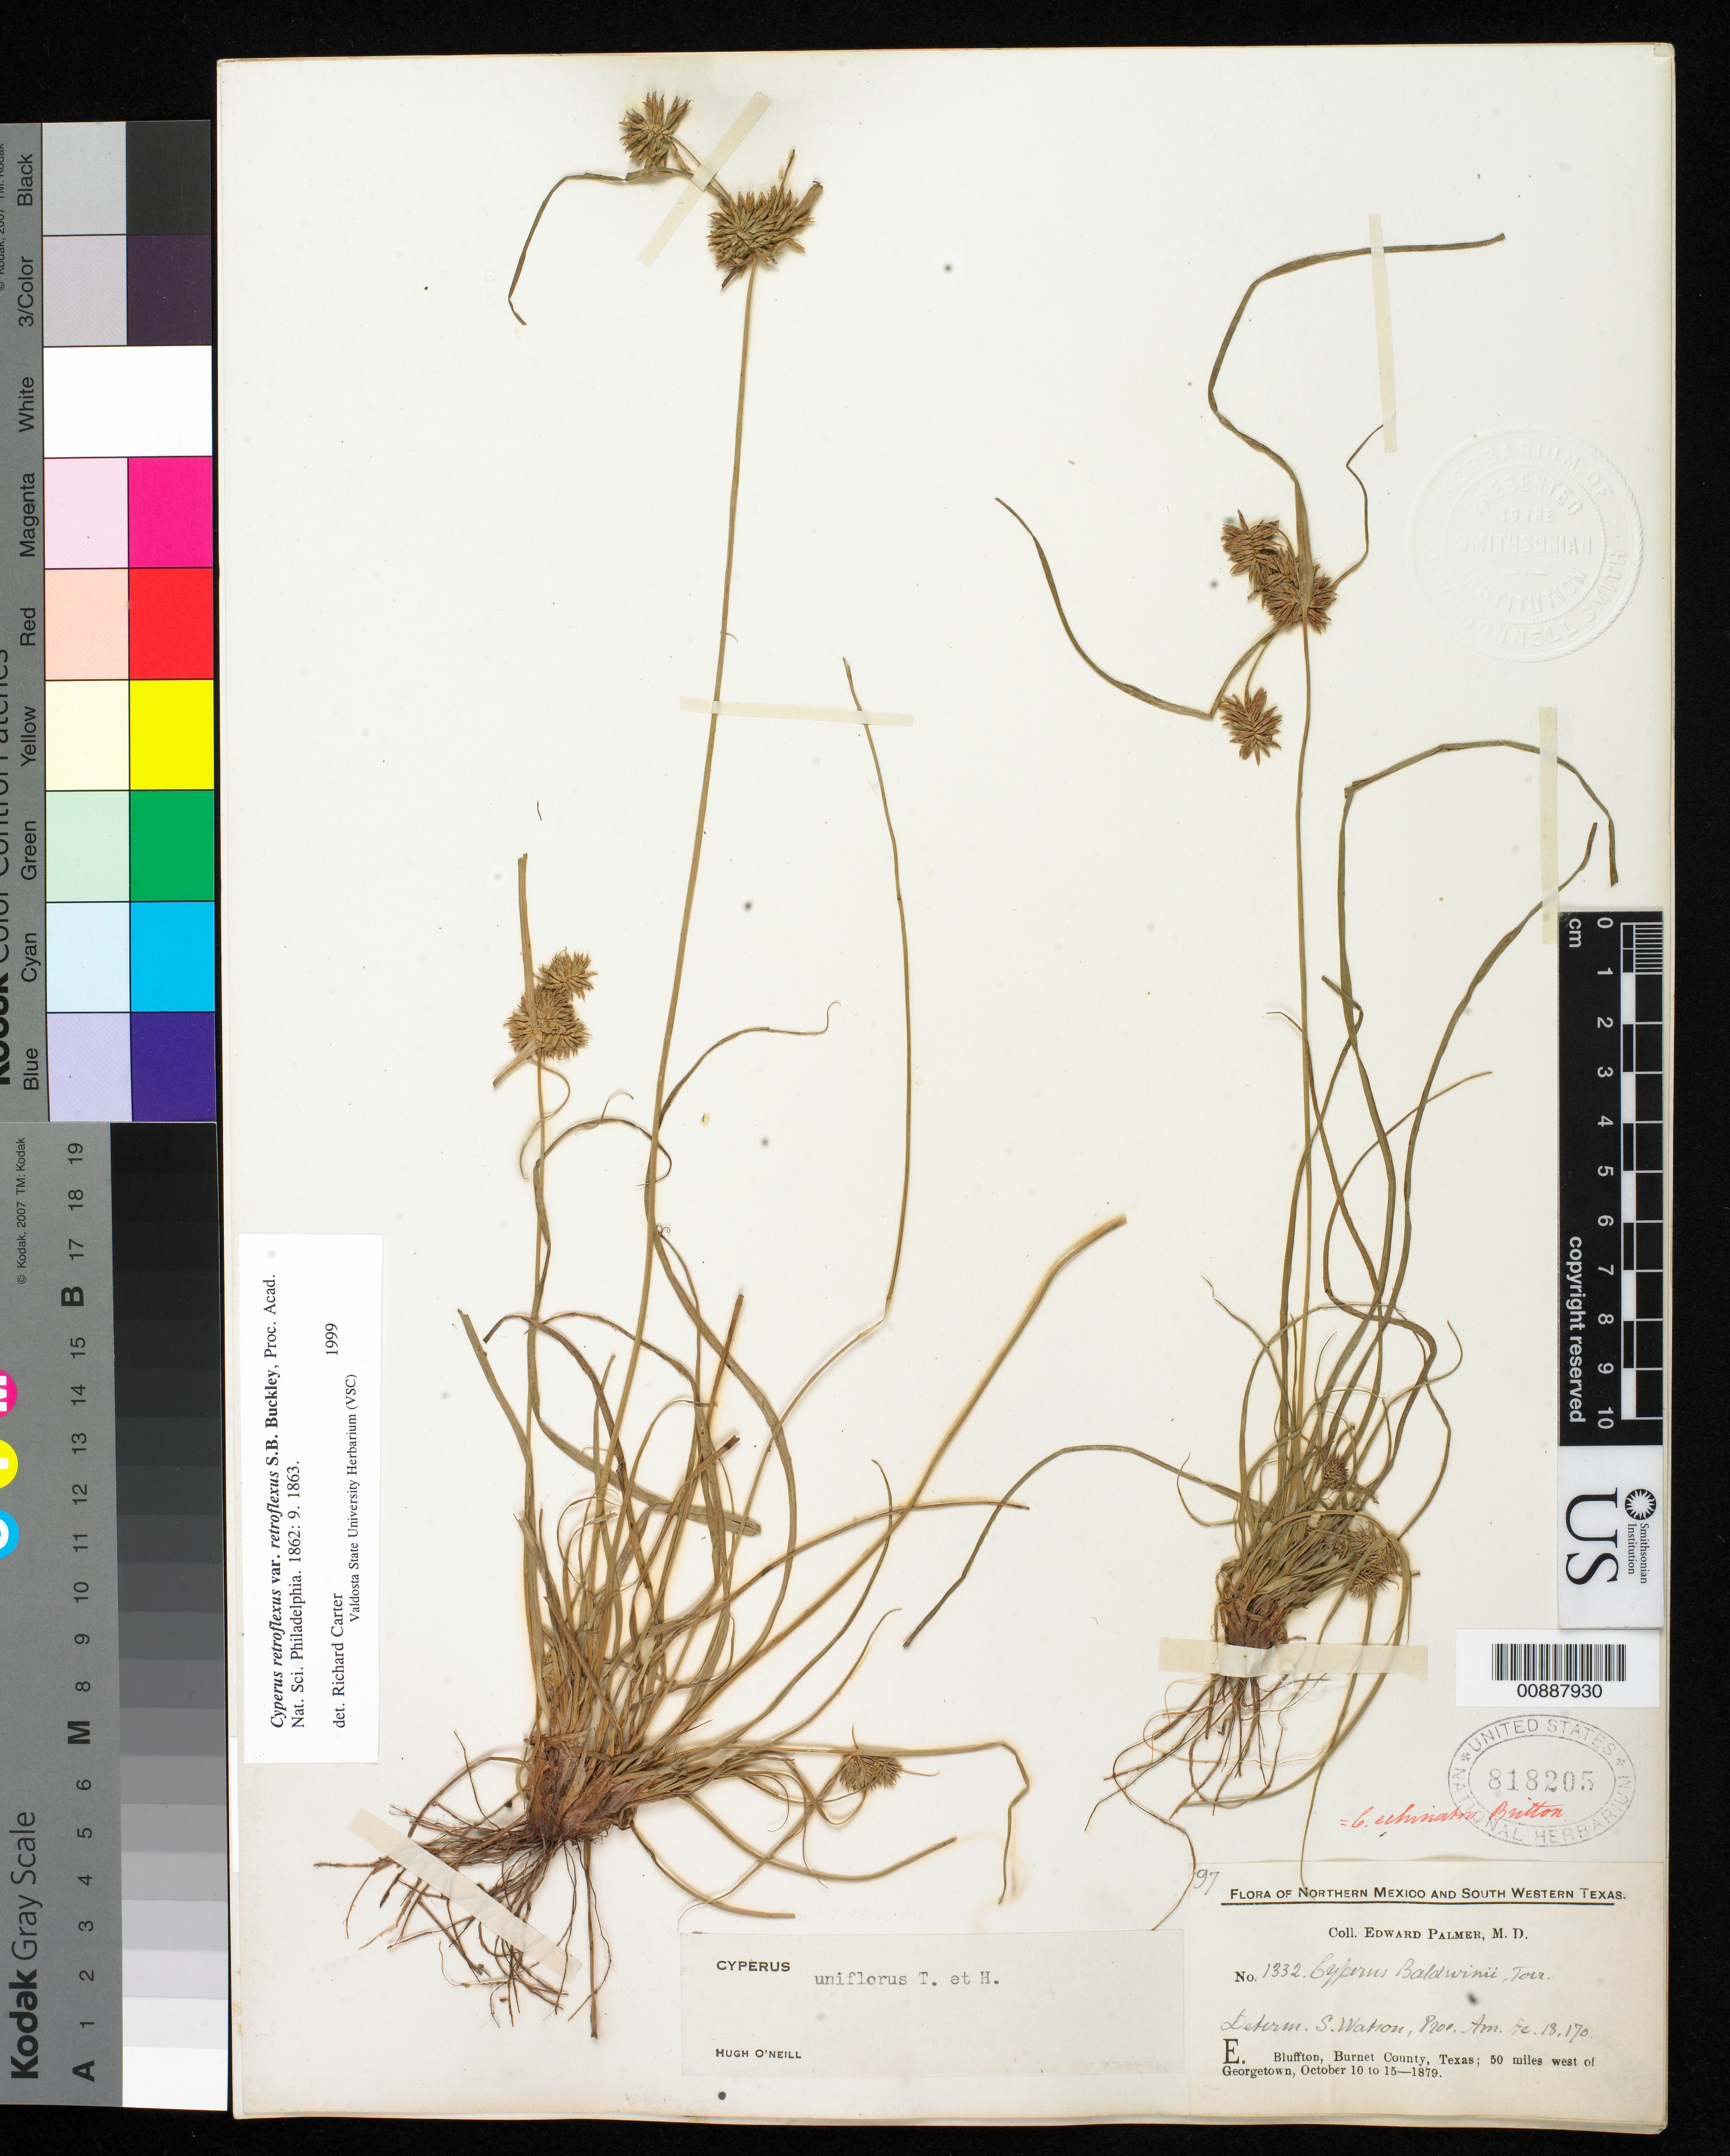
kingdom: Plantae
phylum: Tracheophyta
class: Liliopsida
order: Poales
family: Cyperaceae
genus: Cyperus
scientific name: Cyperus retroflexus var. retroflexus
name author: Buckley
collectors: E. Palmer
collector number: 1332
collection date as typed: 10 Oct 1879 to 15 Oct 1879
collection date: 1879-10-10/1879-10-15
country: United States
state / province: Texas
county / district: Burnet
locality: E. Bluffton, Burnet County, Texas; 50 miles west of Georgetown.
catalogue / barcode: US 818205